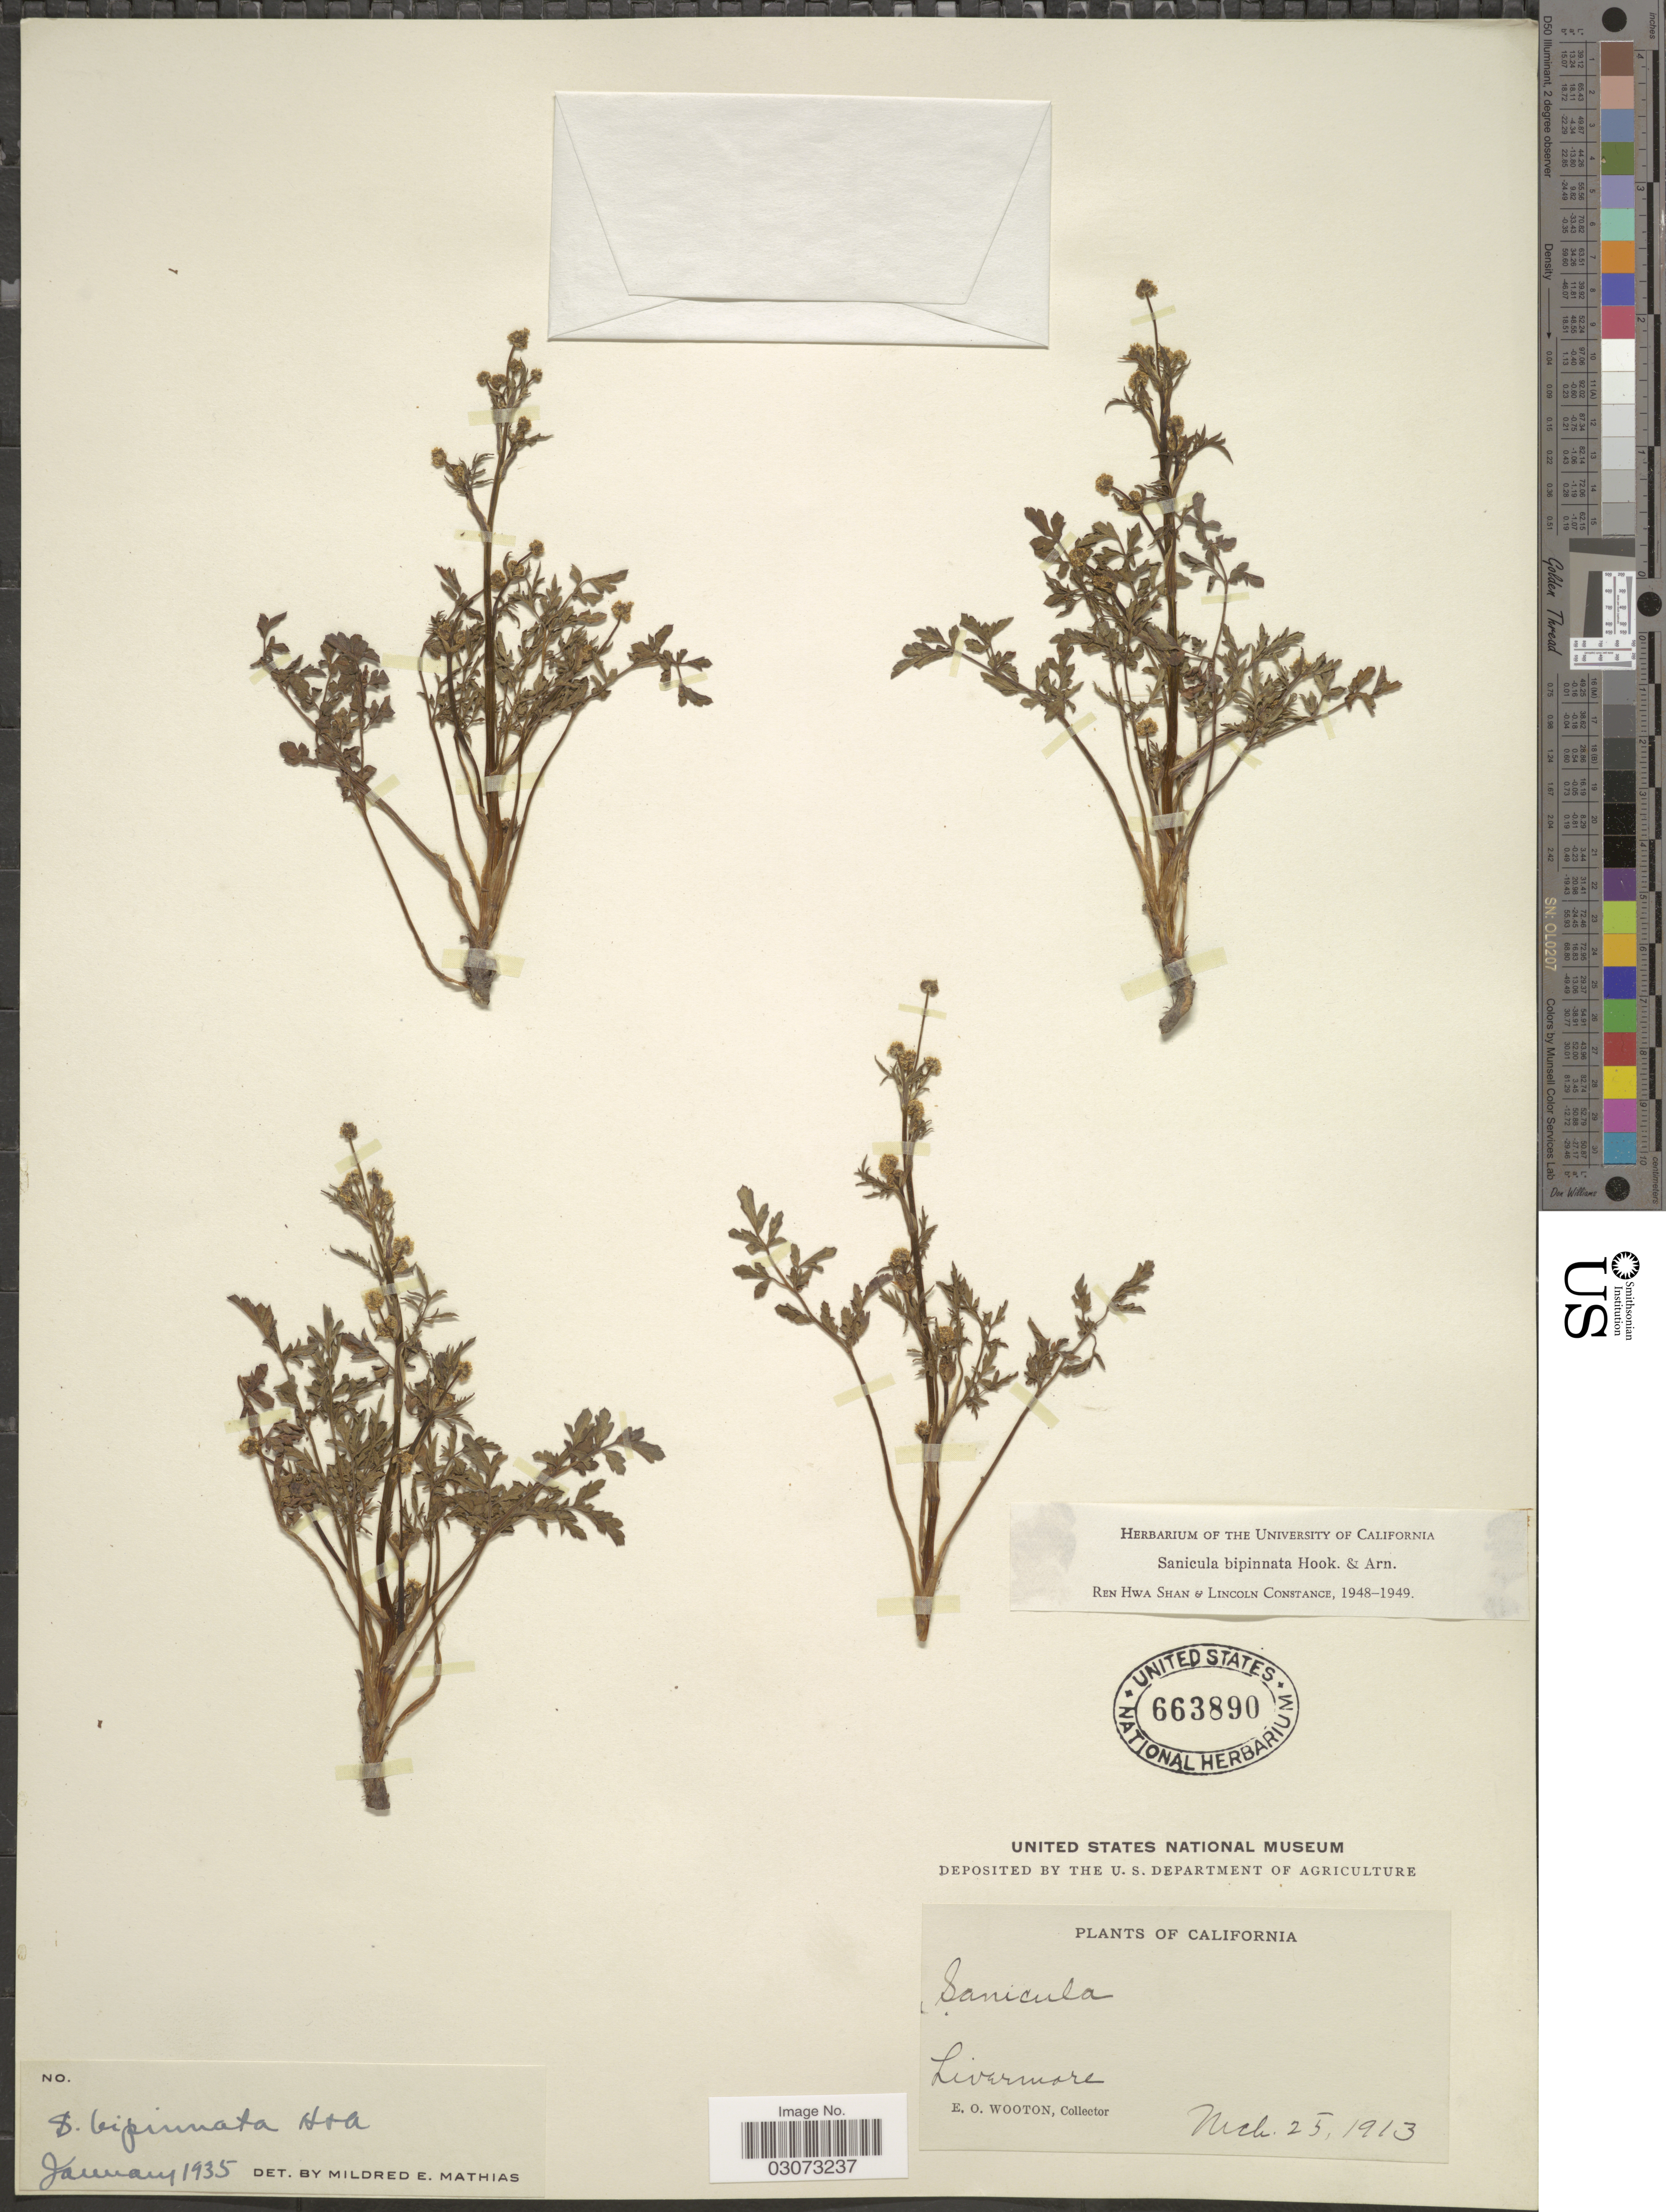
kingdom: Plantae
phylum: Tracheophyta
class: Magnoliopsida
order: Apiales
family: Apiaceae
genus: Sanicula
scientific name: Sanicula bipinnata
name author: Hook. & Arn.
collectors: E. O. Wooton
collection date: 1913-03-25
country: United States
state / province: California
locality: Livermore.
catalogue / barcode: US 663890